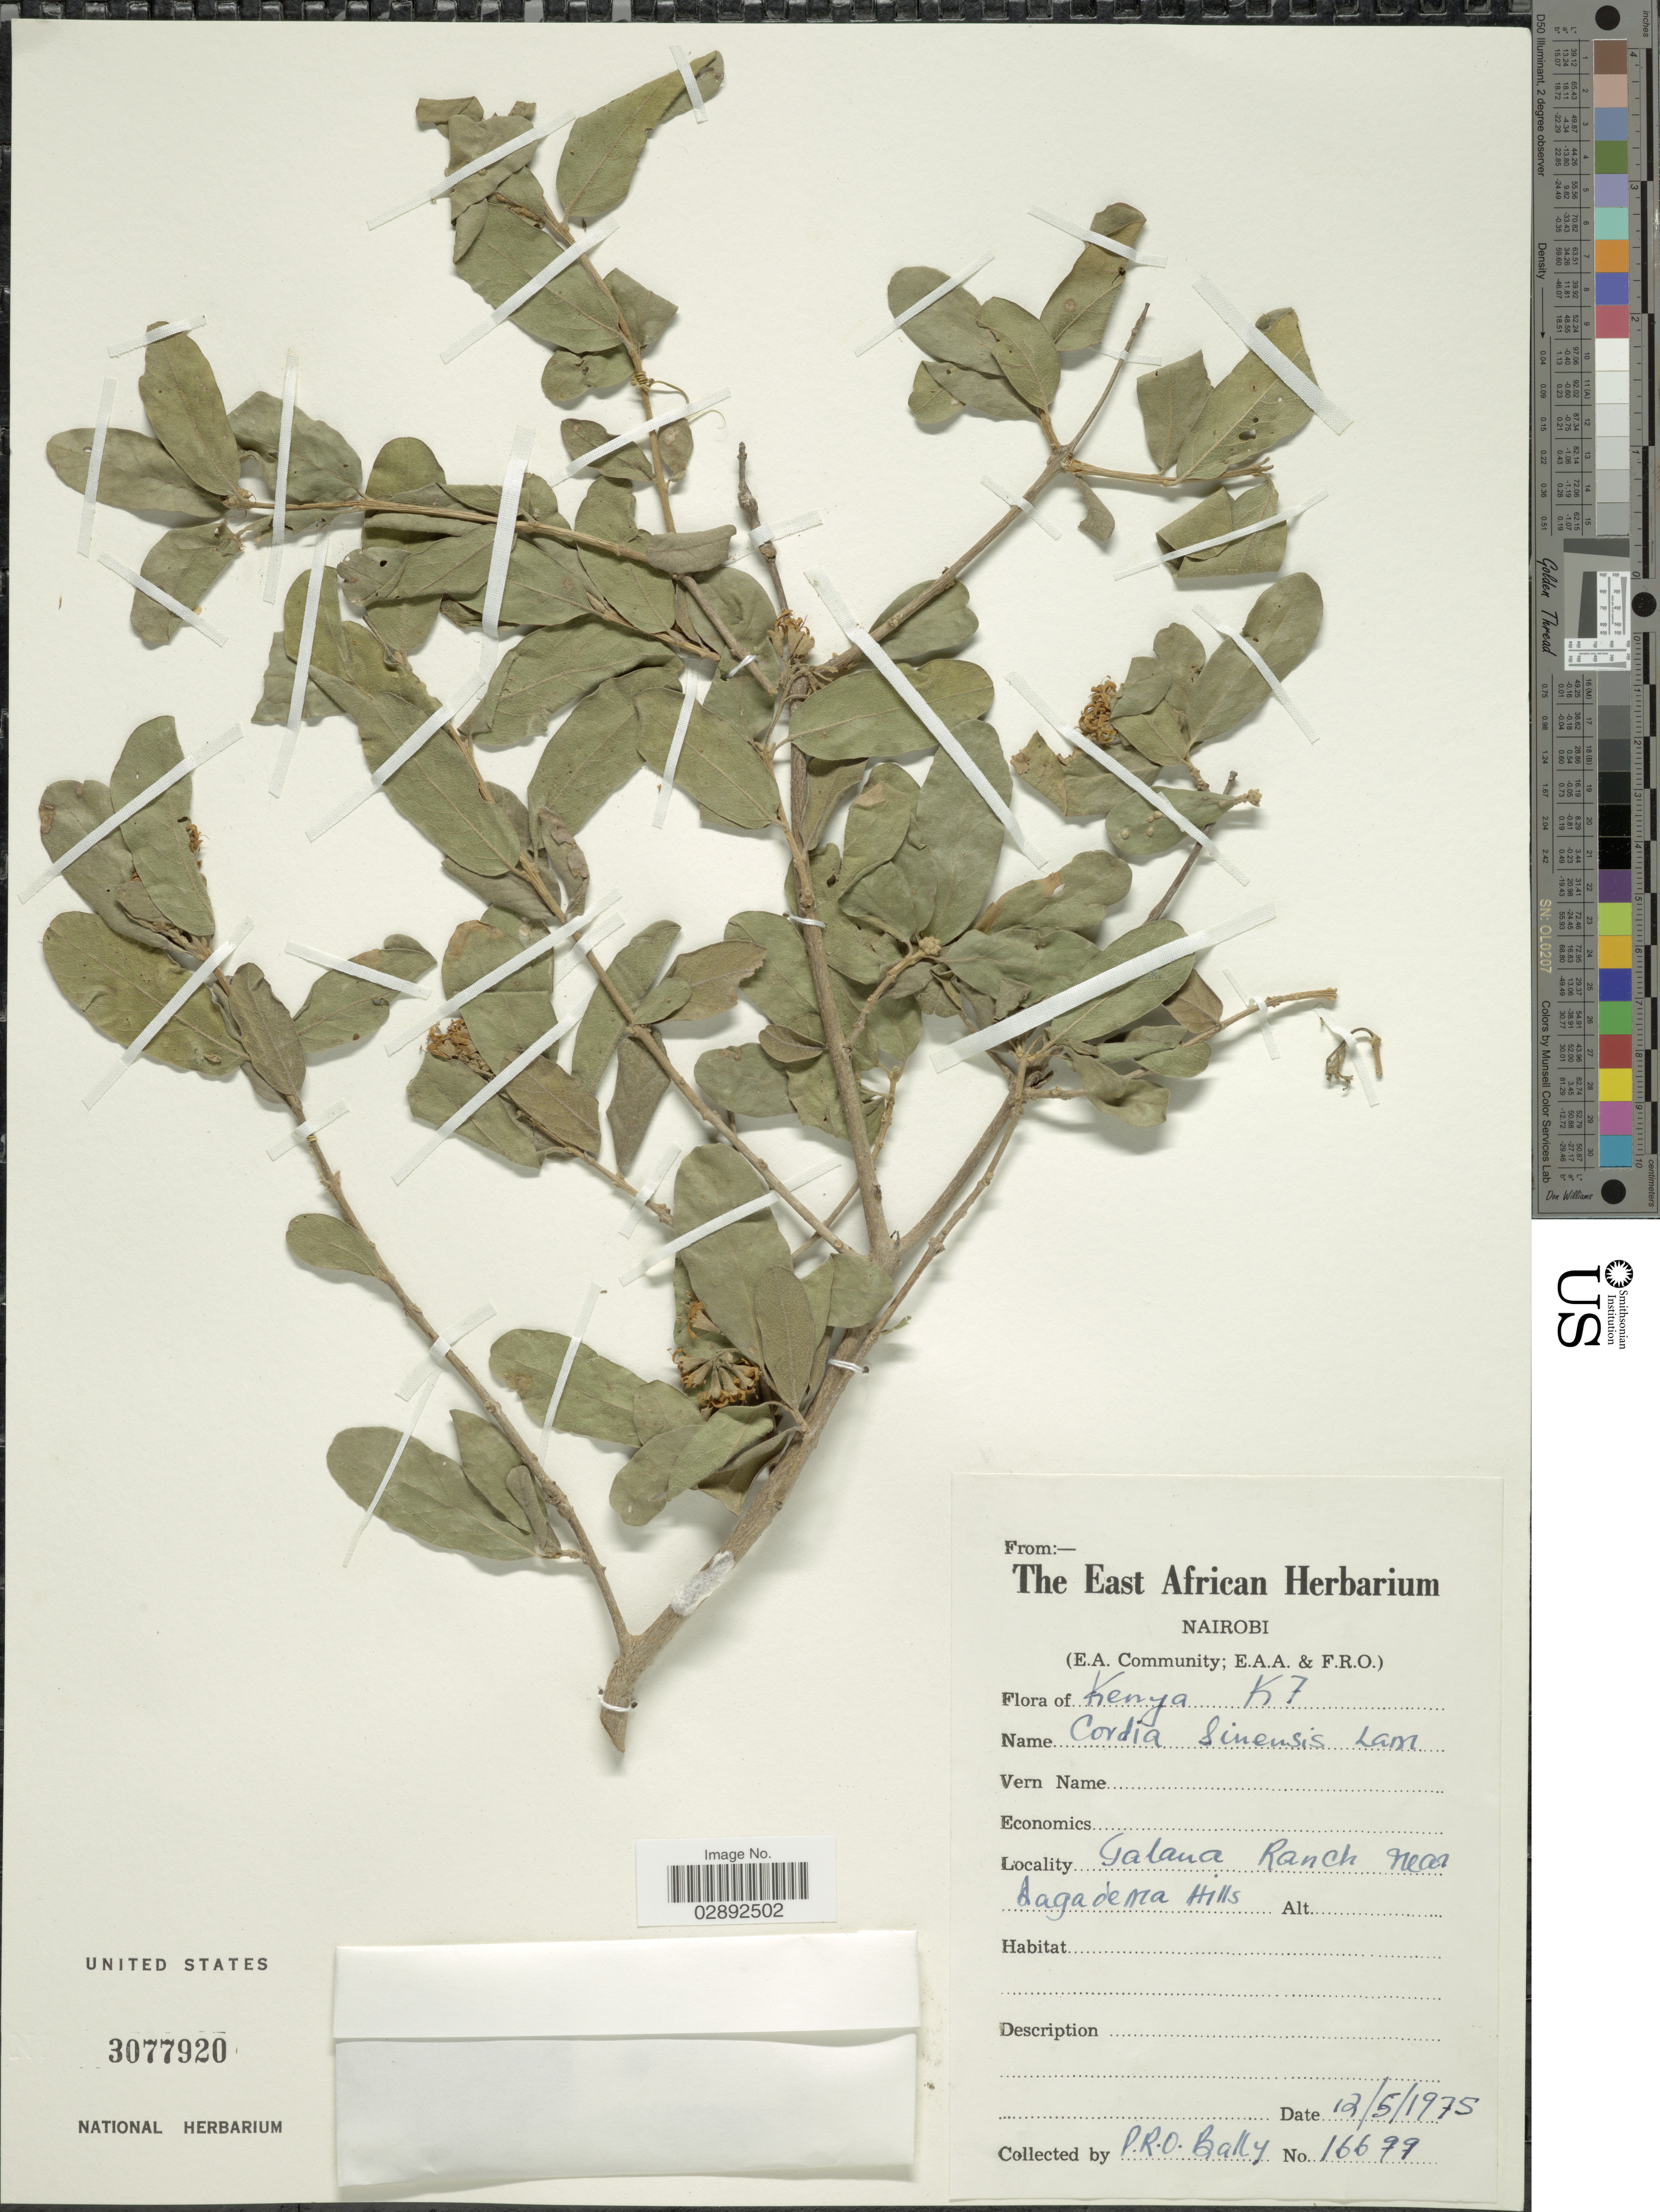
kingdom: Plantae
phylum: Tracheophyta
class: Magnoliopsida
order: Boraginales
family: Cordiaceae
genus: Cordia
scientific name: Cordia sinensis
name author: Lam.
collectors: P. Bally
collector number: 16677*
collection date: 1975-05-12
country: Kenya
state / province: Nairobi Area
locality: Nairobi. Galana Ranch near Aagadema [interpreted] Hills.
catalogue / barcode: US 3077920